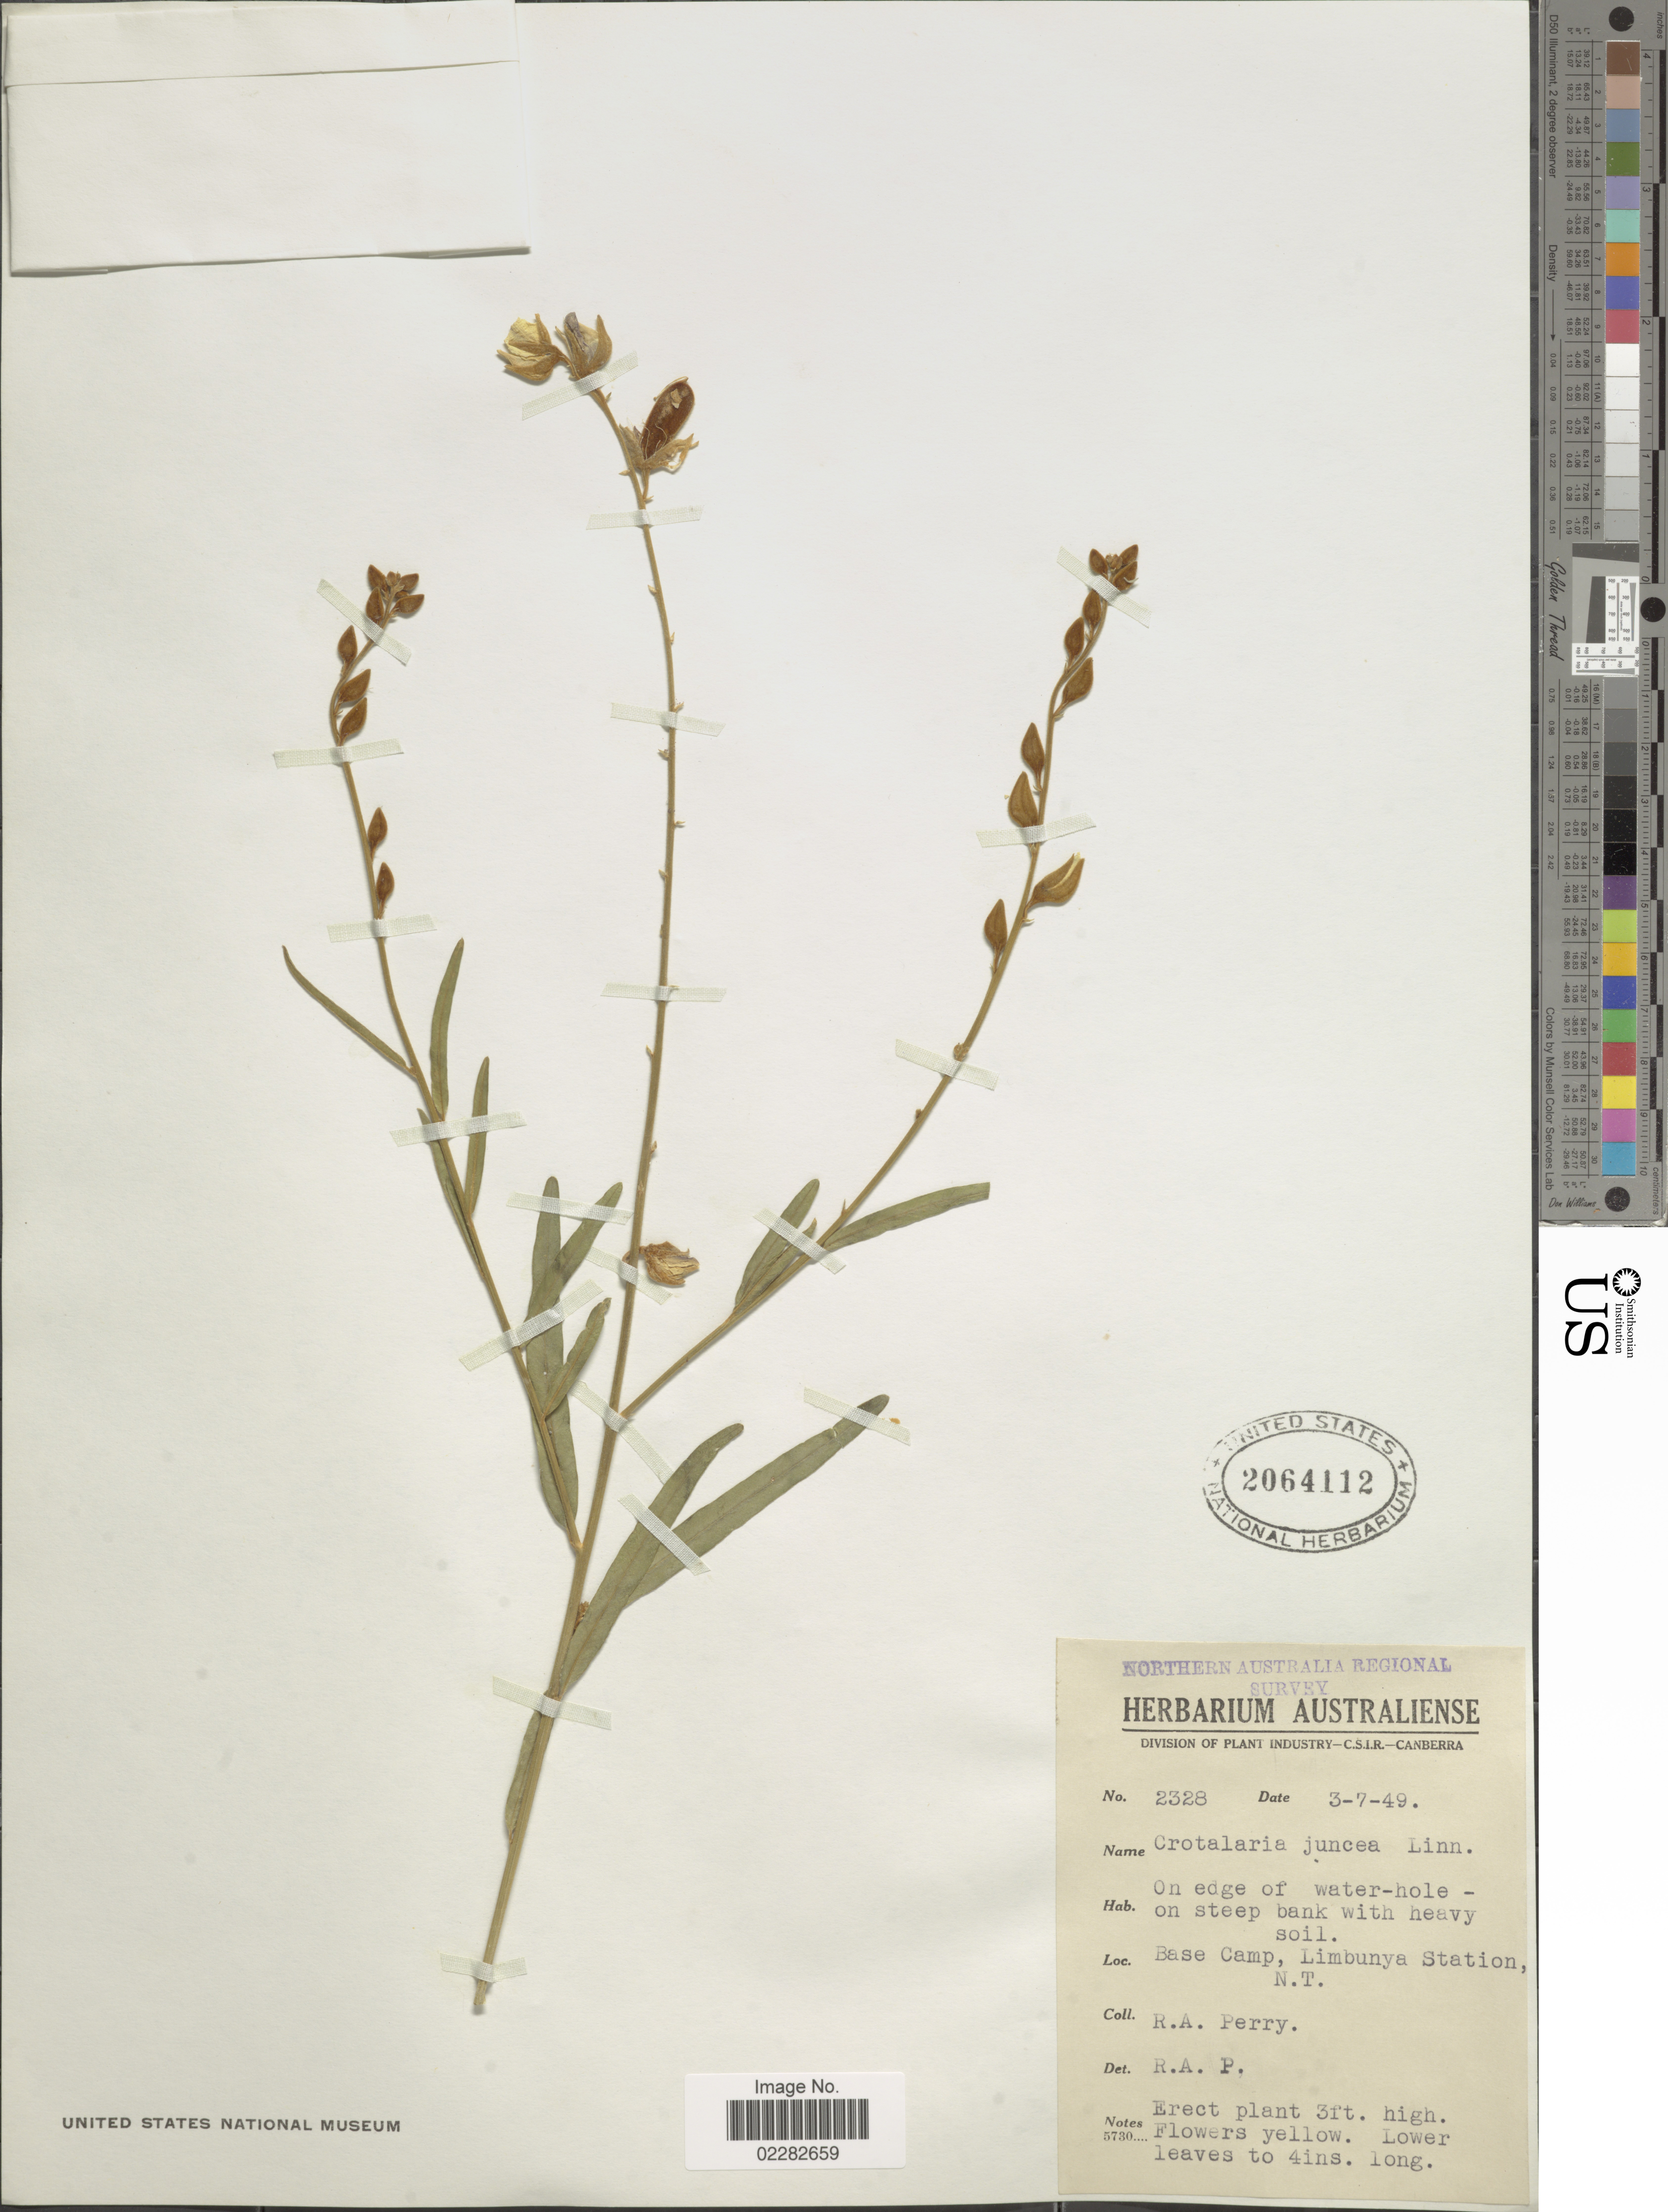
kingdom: Plantae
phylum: Tracheophyta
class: Magnoliopsida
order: Fabales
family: Fabaceae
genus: Crotalaria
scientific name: Crotalaria juncea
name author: L.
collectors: Perry, R. A.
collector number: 2328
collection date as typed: Transcribed d/m/y: 3/7/49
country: Australia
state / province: Northern Territory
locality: On edge of water-hole-on steep bank, Base Camp, Limbunya Station.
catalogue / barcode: US 2064112